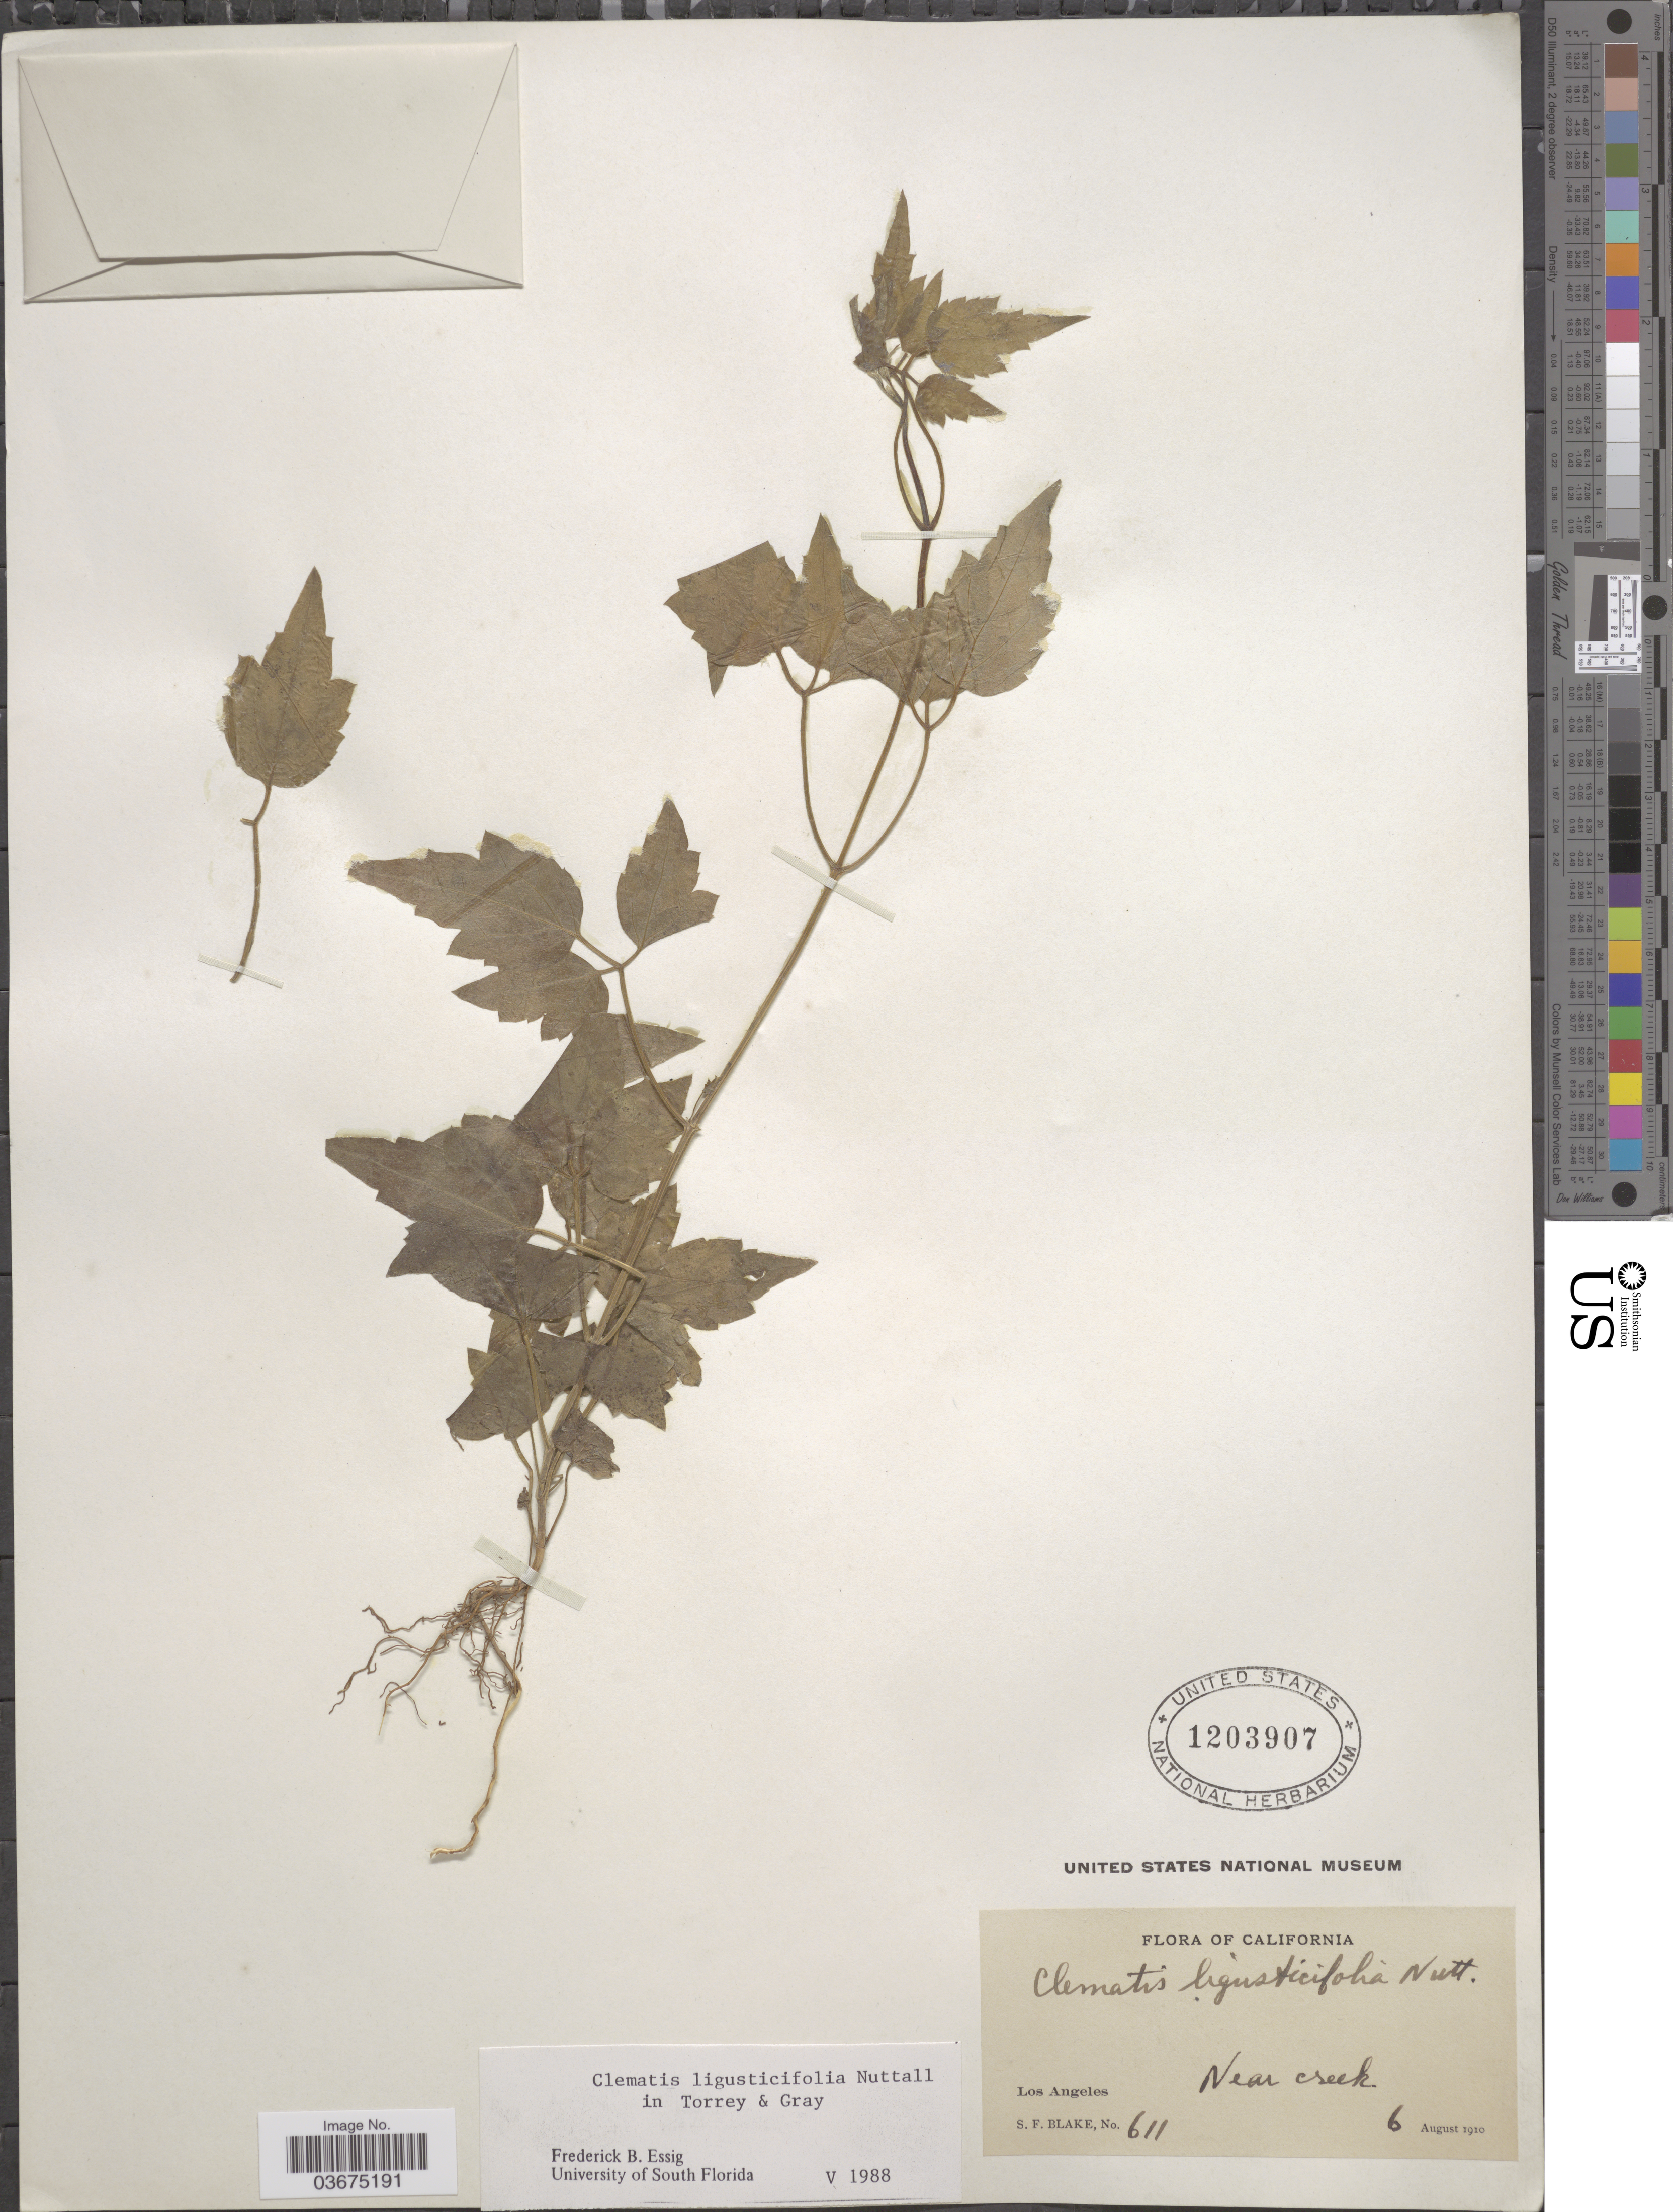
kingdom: Plantae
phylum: Tracheophyta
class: Magnoliopsida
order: Ranunculales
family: Ranunculaceae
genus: Clematis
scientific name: Clematis ligusticifolia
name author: Nutt.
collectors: S. Blake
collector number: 611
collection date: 1910-08-06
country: United States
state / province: California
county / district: Los Angeles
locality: Los Angeles, near Creek.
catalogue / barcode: US 1203907